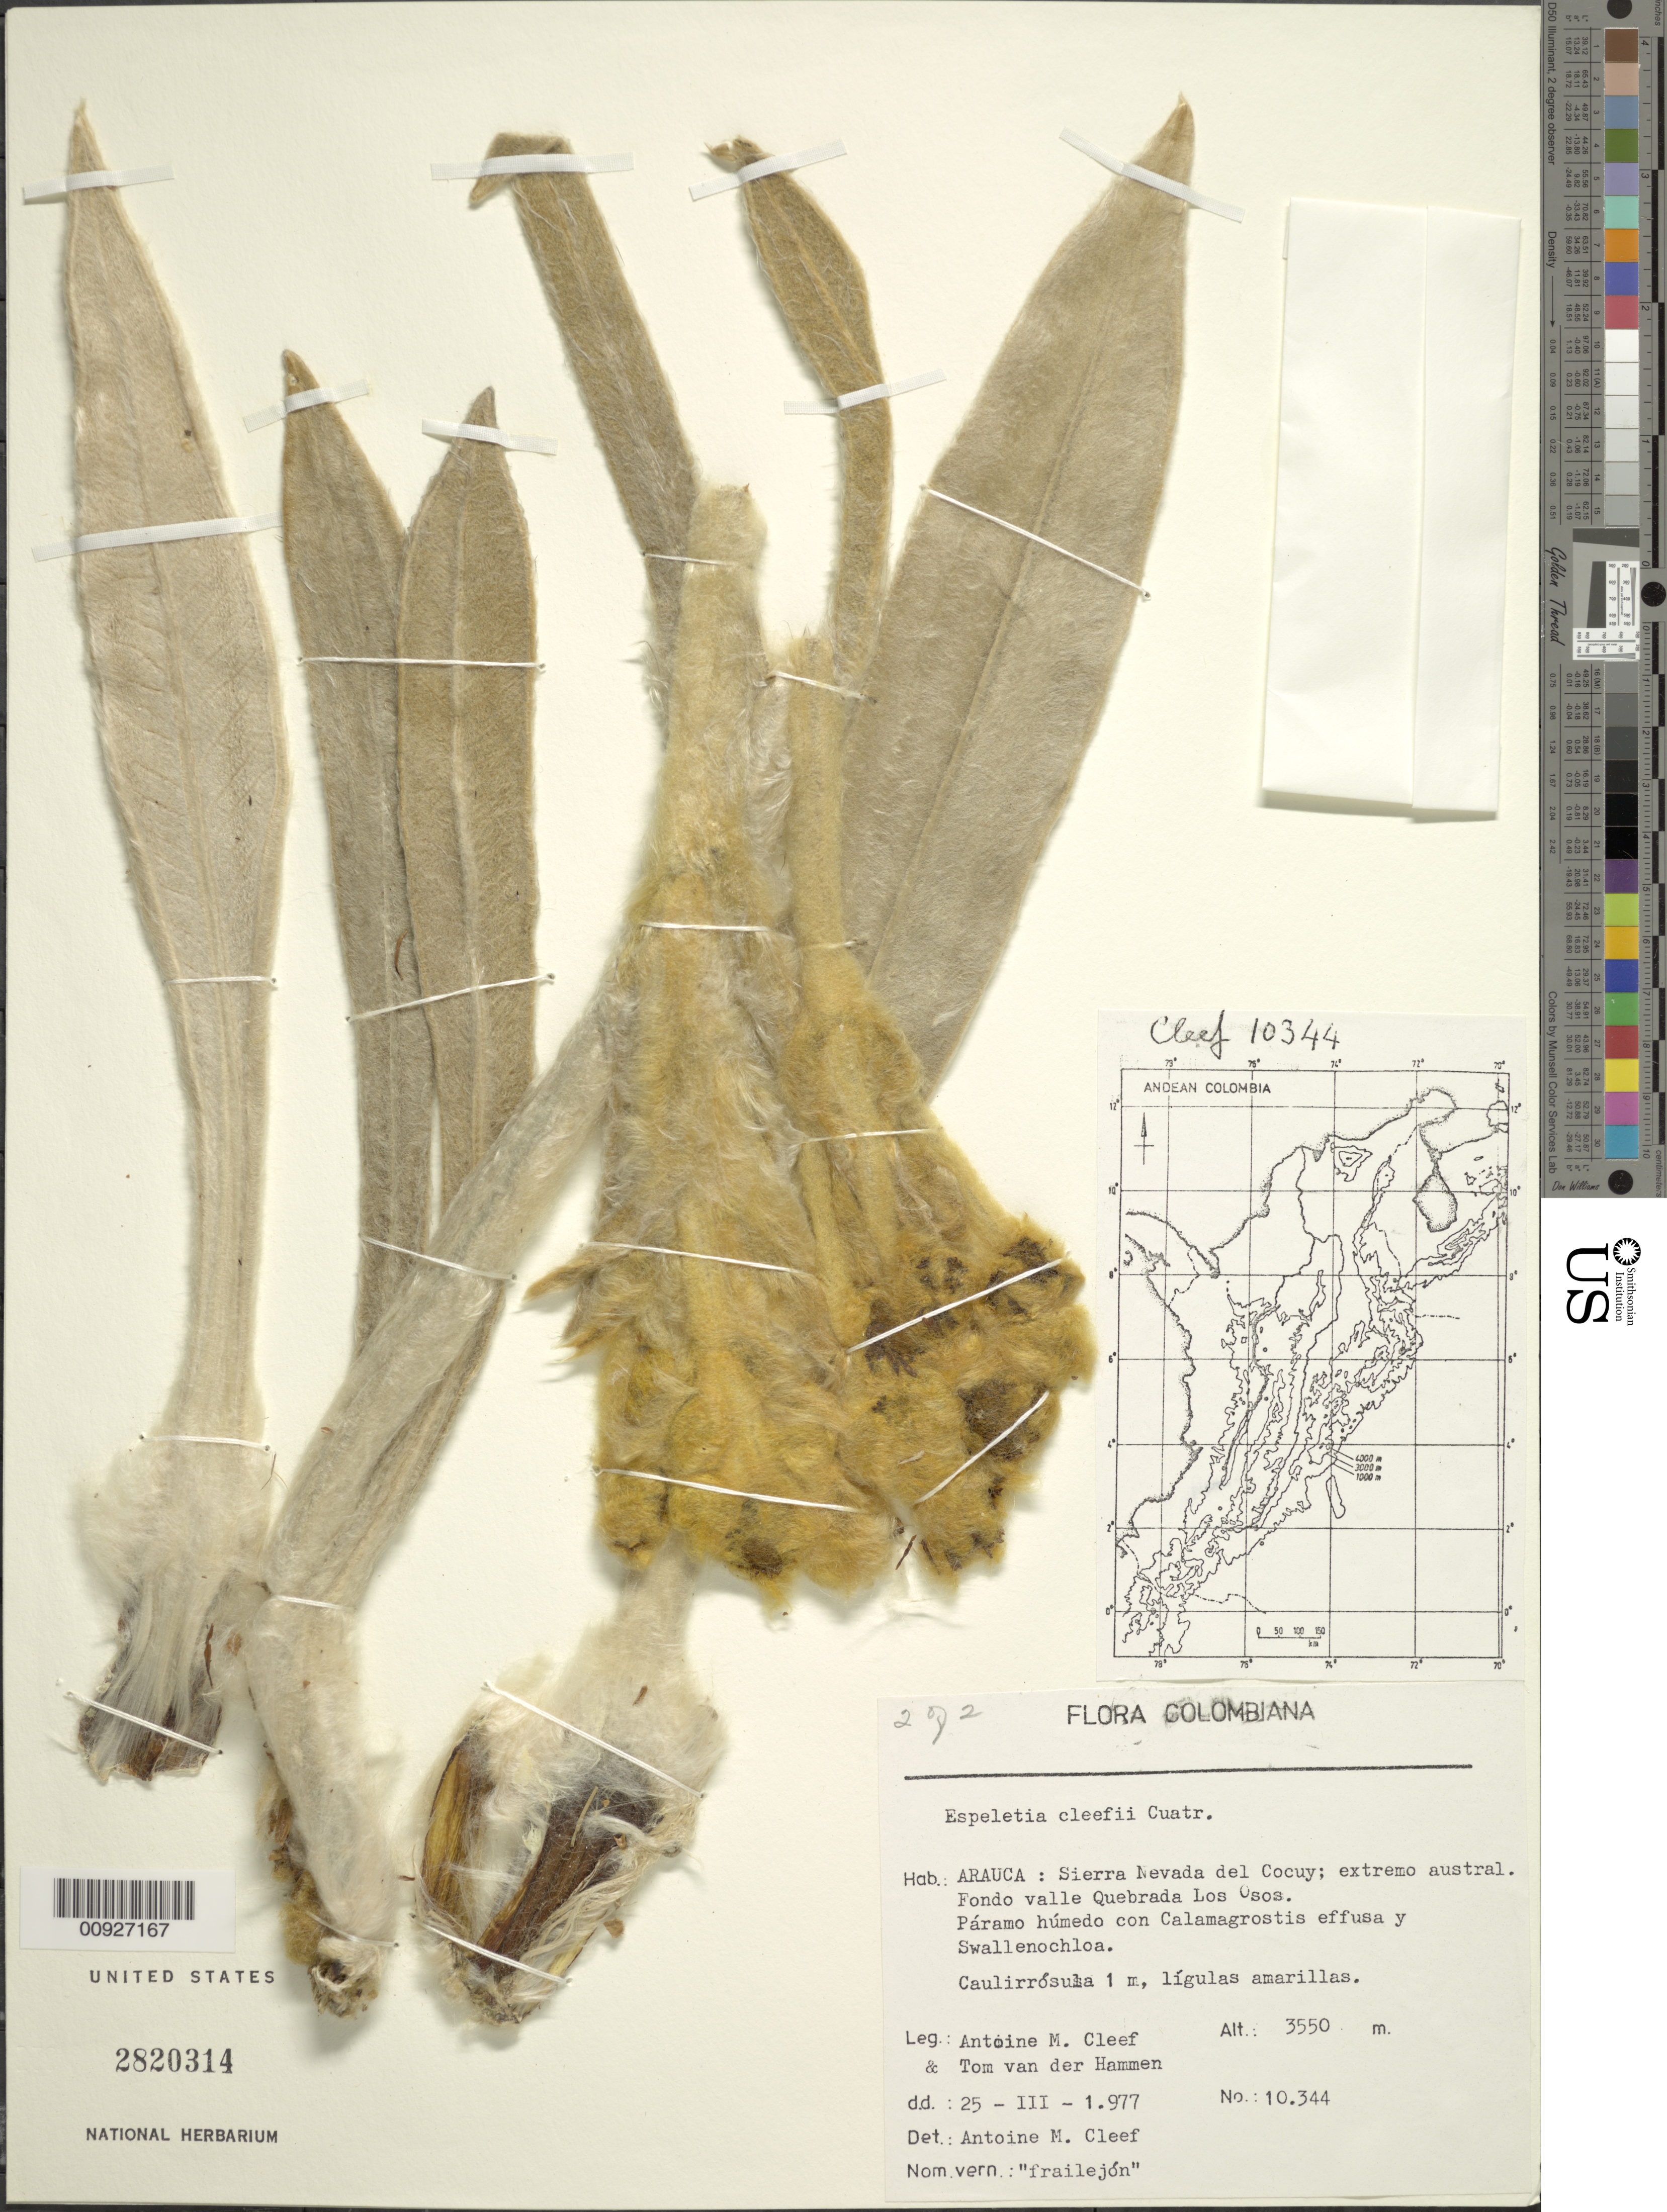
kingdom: Plantae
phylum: Tracheophyta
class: Magnoliopsida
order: Asterales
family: Asteraceae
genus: Espeletia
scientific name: Espeletia cleefii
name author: Cuatrec.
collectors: A. M. Cleef & T. Hammen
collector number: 10344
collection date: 1977-03-25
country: Colombia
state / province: Arauca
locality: Sierra Nevada del Cocuy, extremo austral. Fondo Valle Quebrada Los Osos.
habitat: Páramo húmedo con ccalamagostris effusa y Swallenochloa.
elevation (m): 3550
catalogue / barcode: US 2820314